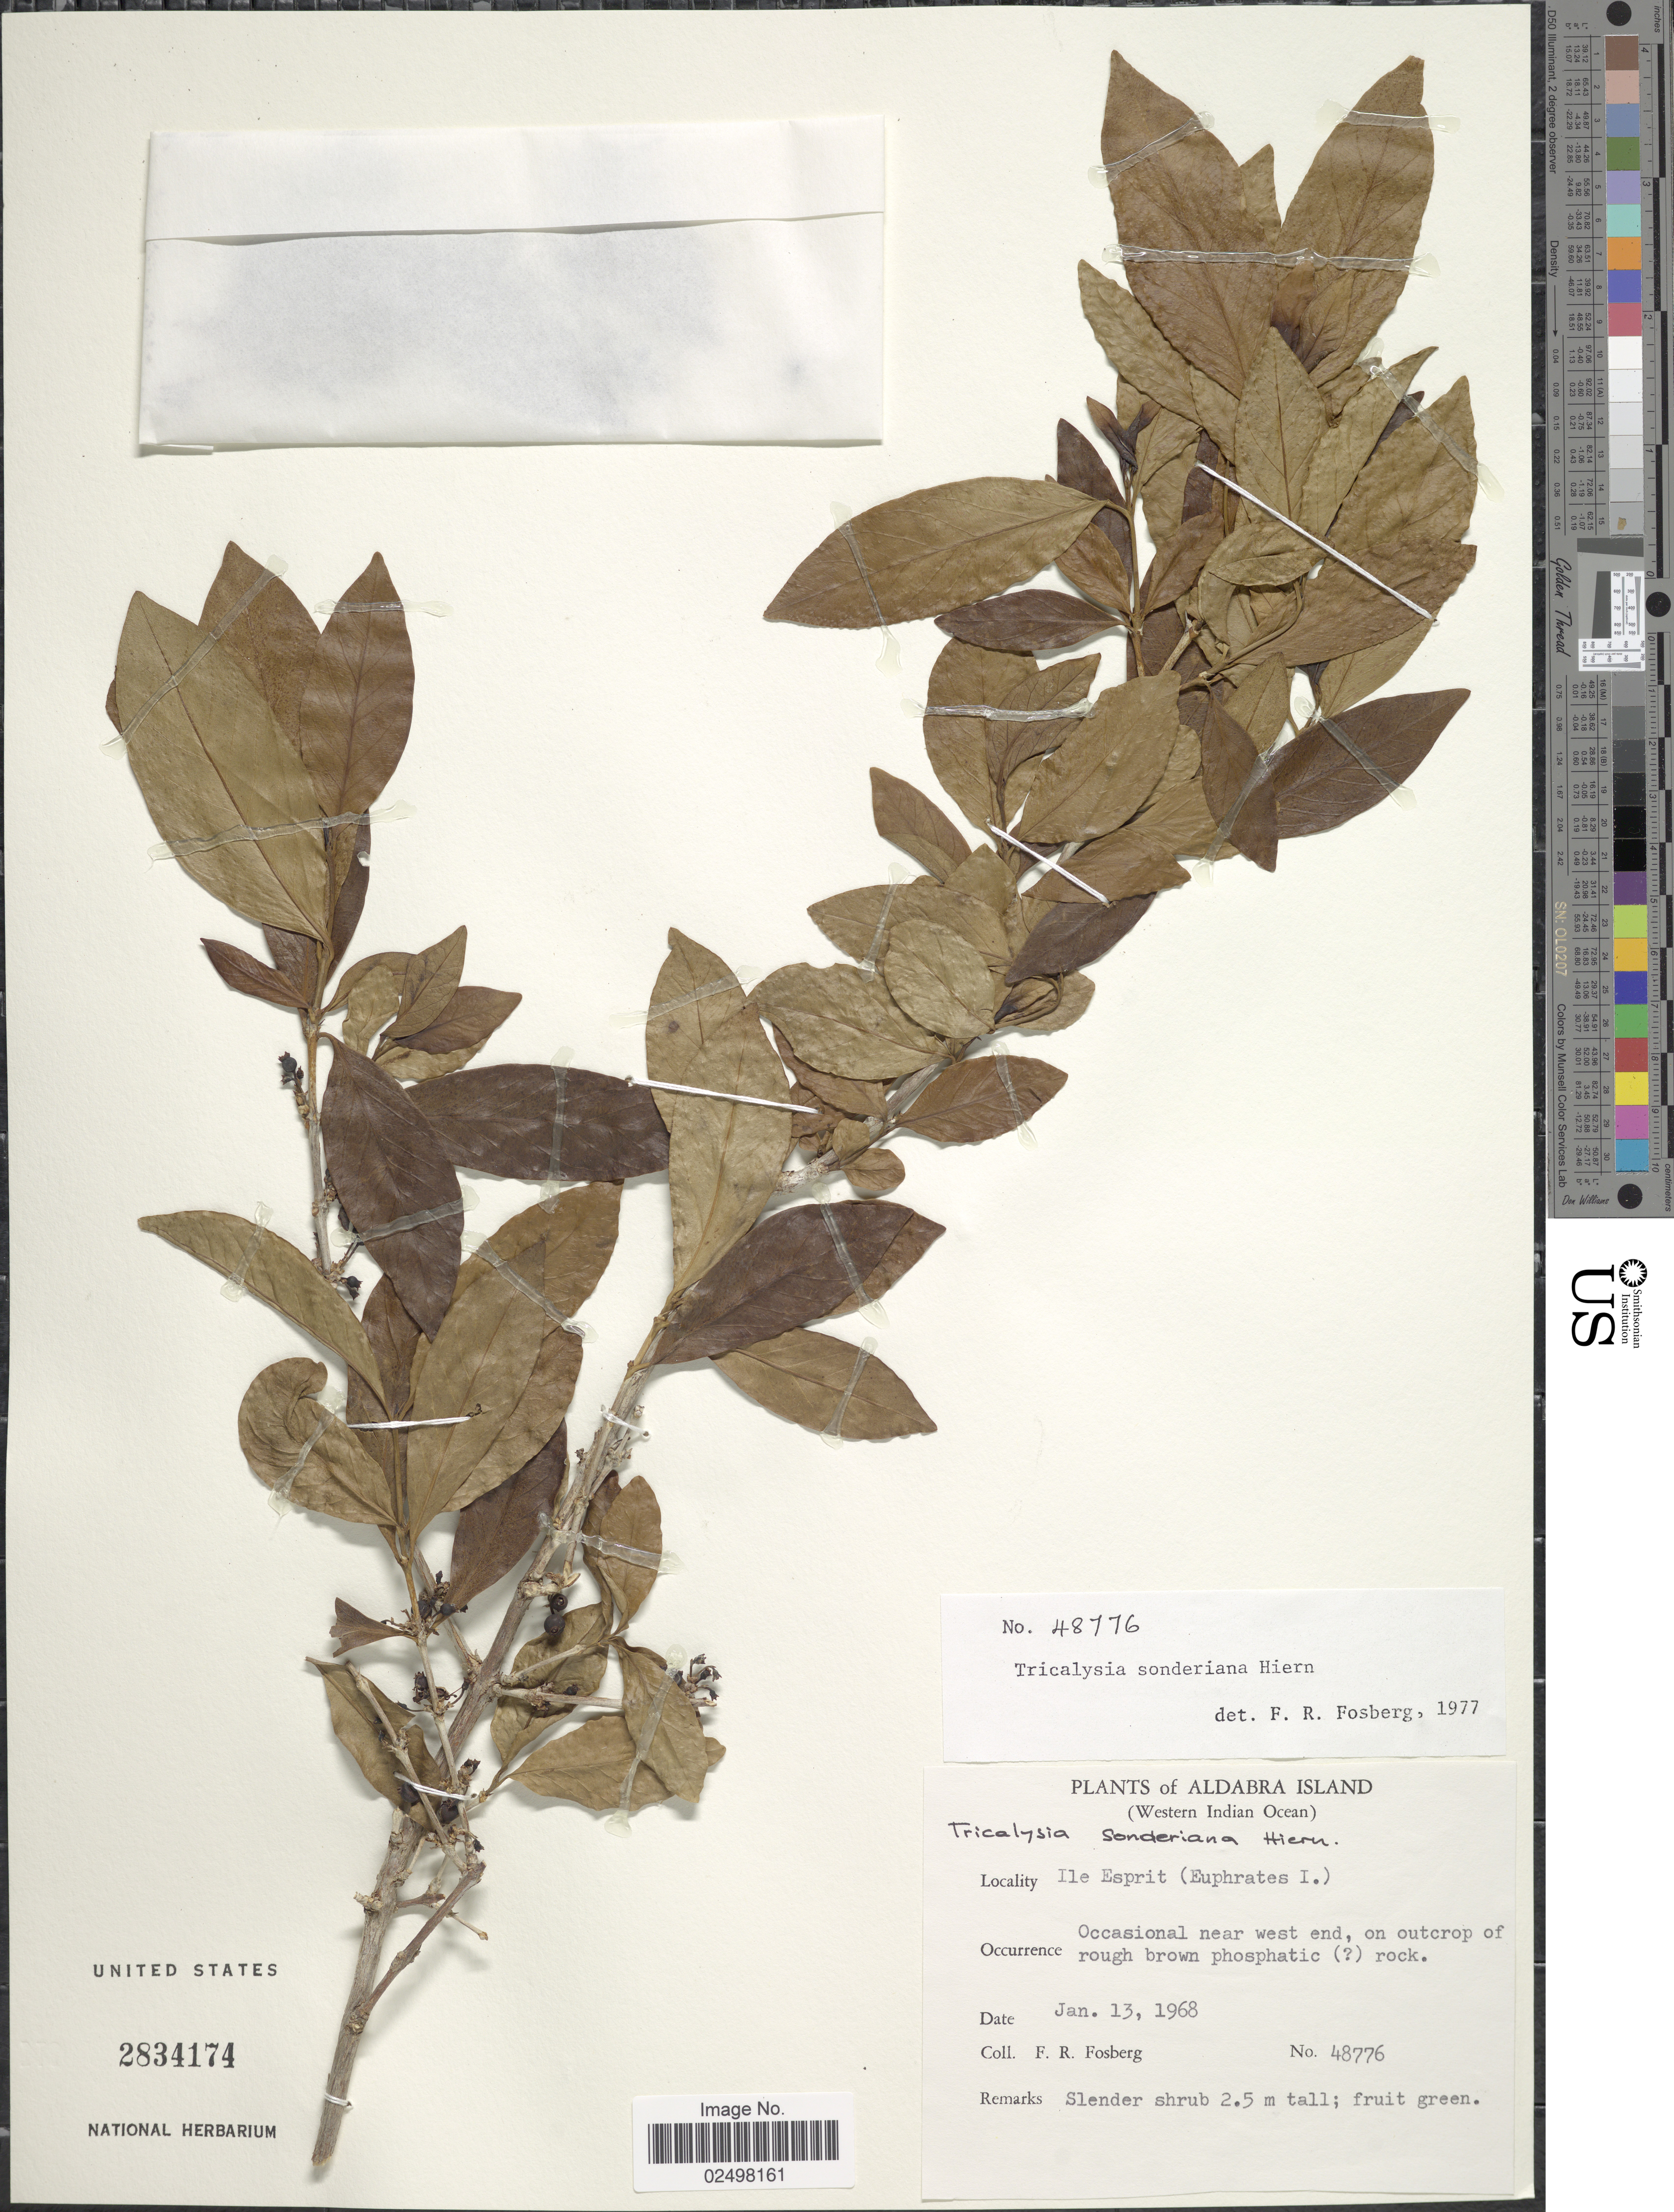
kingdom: Plantae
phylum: Tracheophyta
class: Magnoliopsida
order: Gentianales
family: Rubiaceae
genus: Tricalysia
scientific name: Tricalysia sonderiana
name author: Hiern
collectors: F. R. Fosberg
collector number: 48776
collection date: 1968-01-13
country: Seychelles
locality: Aldabra Island (Western Indian Ocean), Ile Espirit (Euphrates I.), near west end, on outcrop of rough brown phosphatic rock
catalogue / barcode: US 2834174